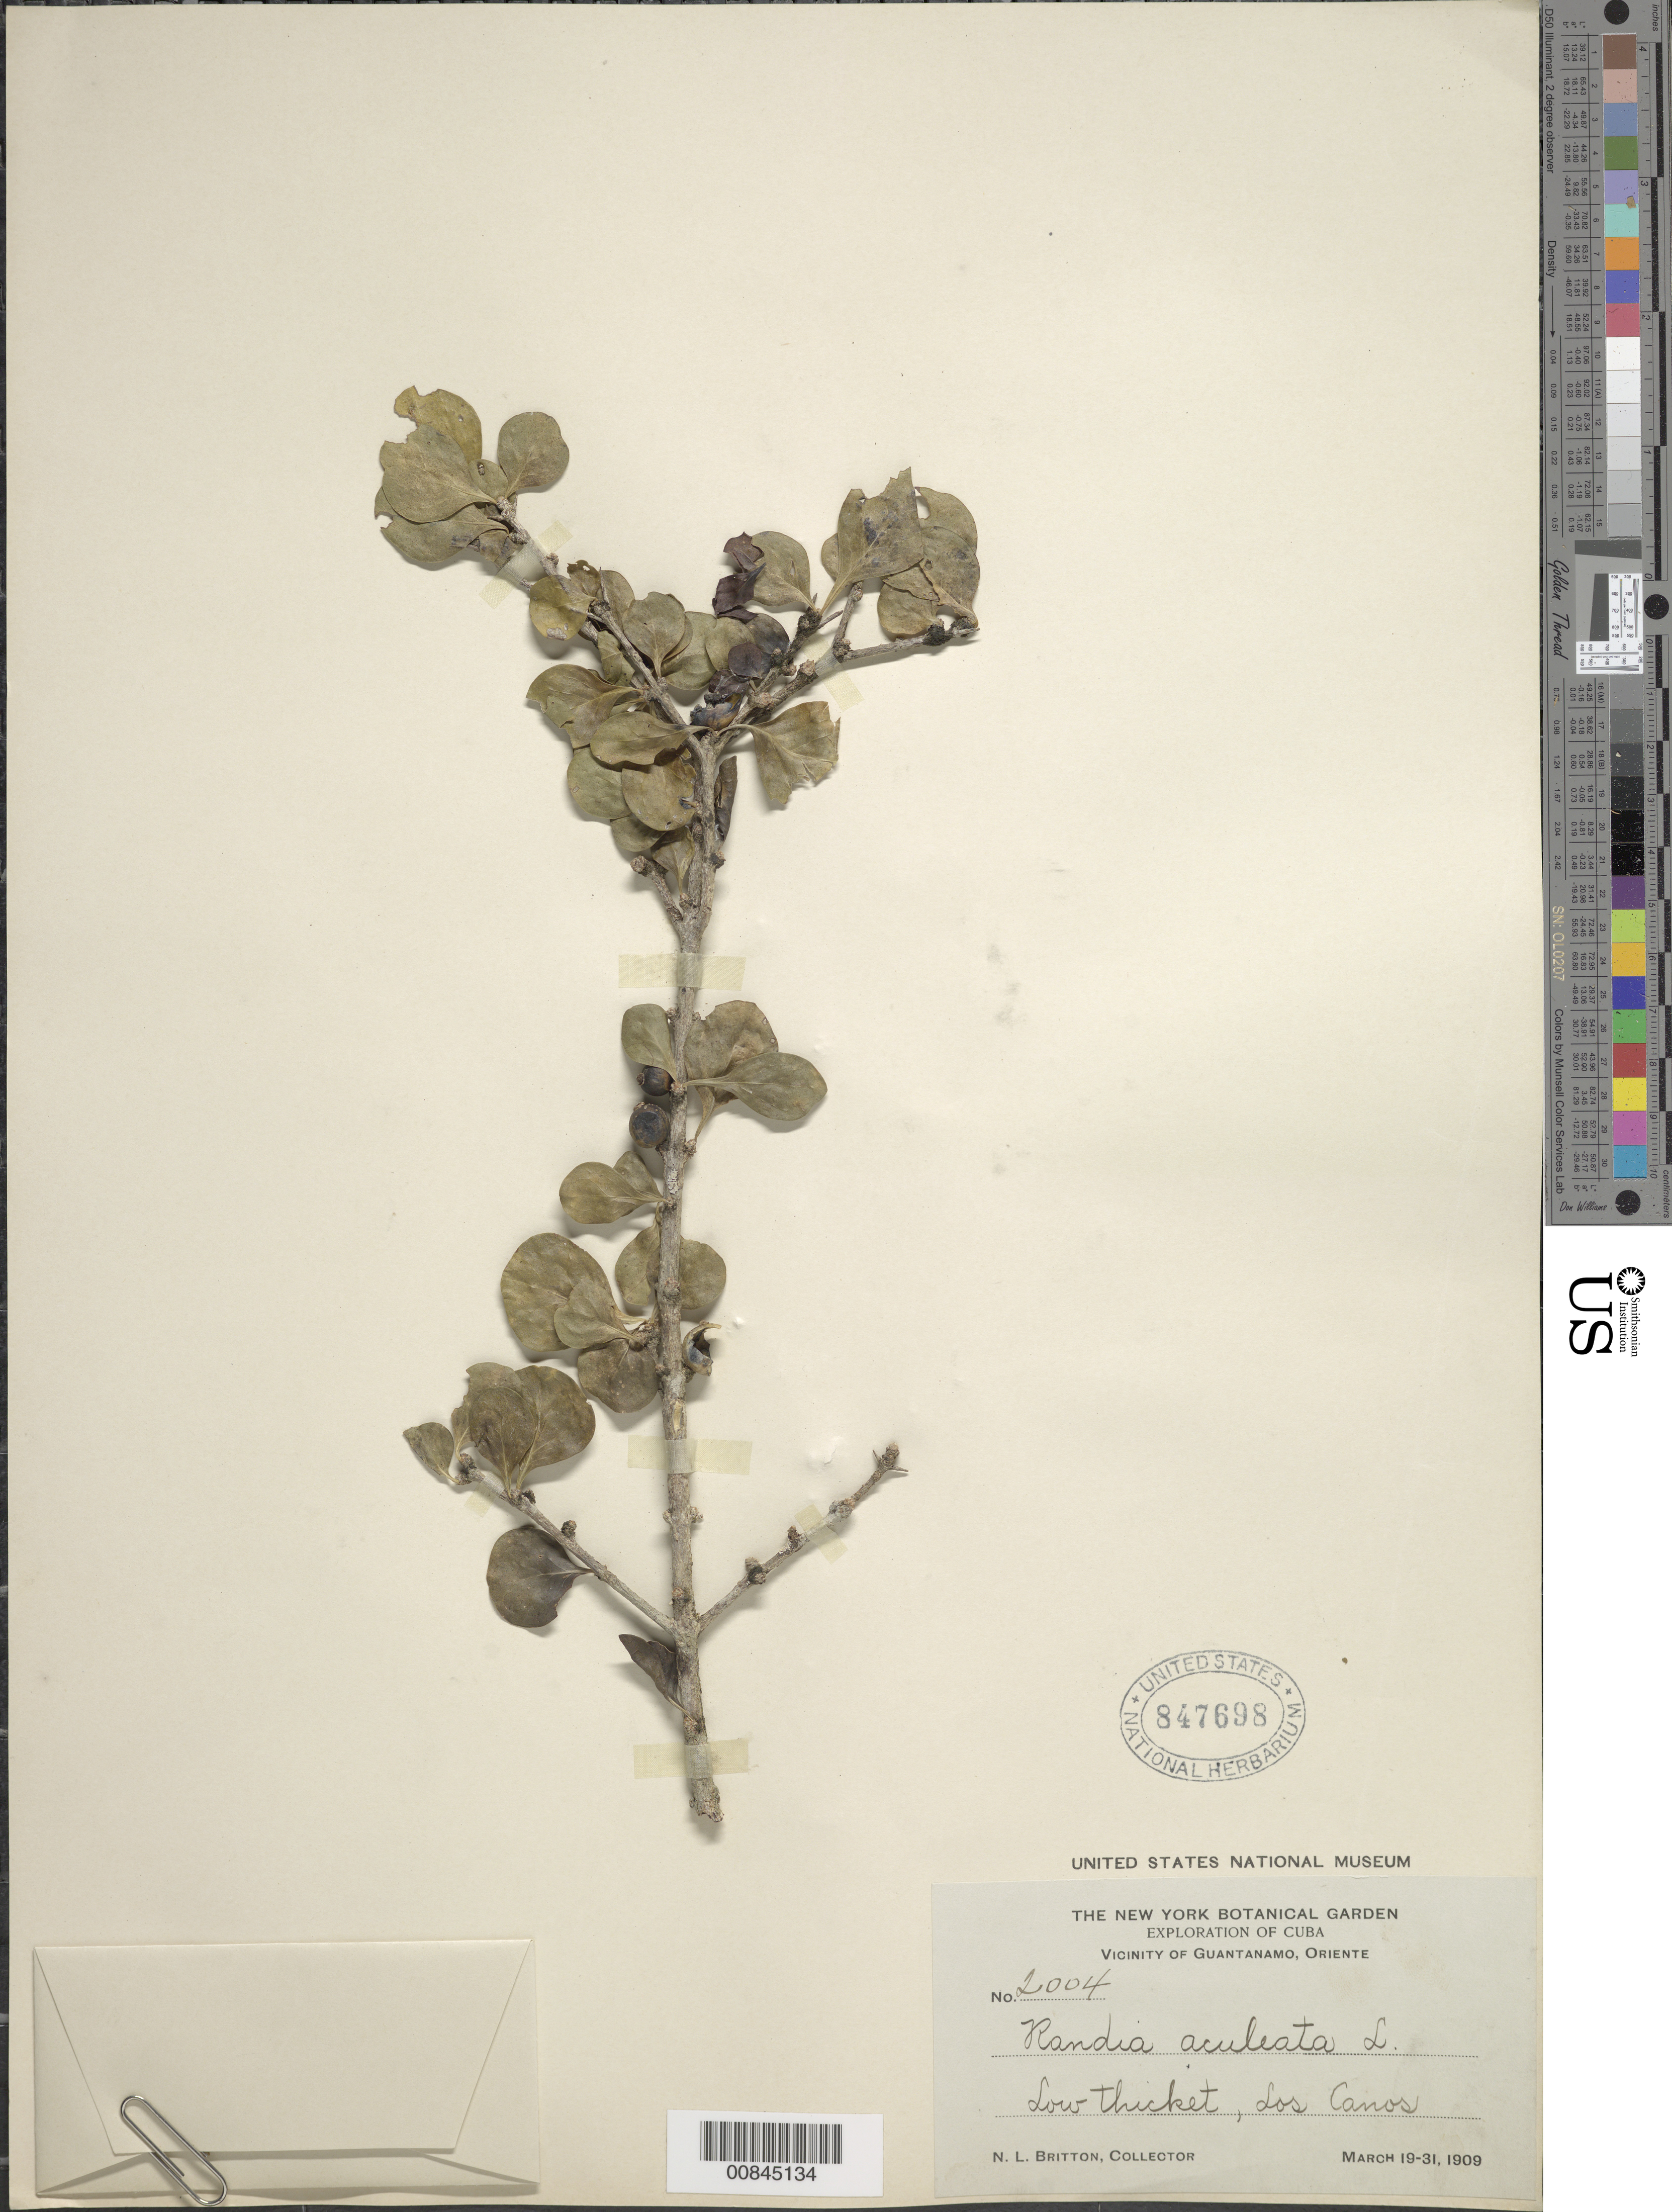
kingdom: Plantae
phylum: Tracheophyta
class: Magnoliopsida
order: Gentianales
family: Rubiaceae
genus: Randia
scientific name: Randia aculeata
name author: L.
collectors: N. Britton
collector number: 2004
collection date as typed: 19 Mar 1909 to 31 Mar 1909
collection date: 1909-03-19/1909-03-31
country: Cuba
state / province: Oriente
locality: Los Canos. Vicinity of Guatanamo.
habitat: Low thicket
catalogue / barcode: US 847698